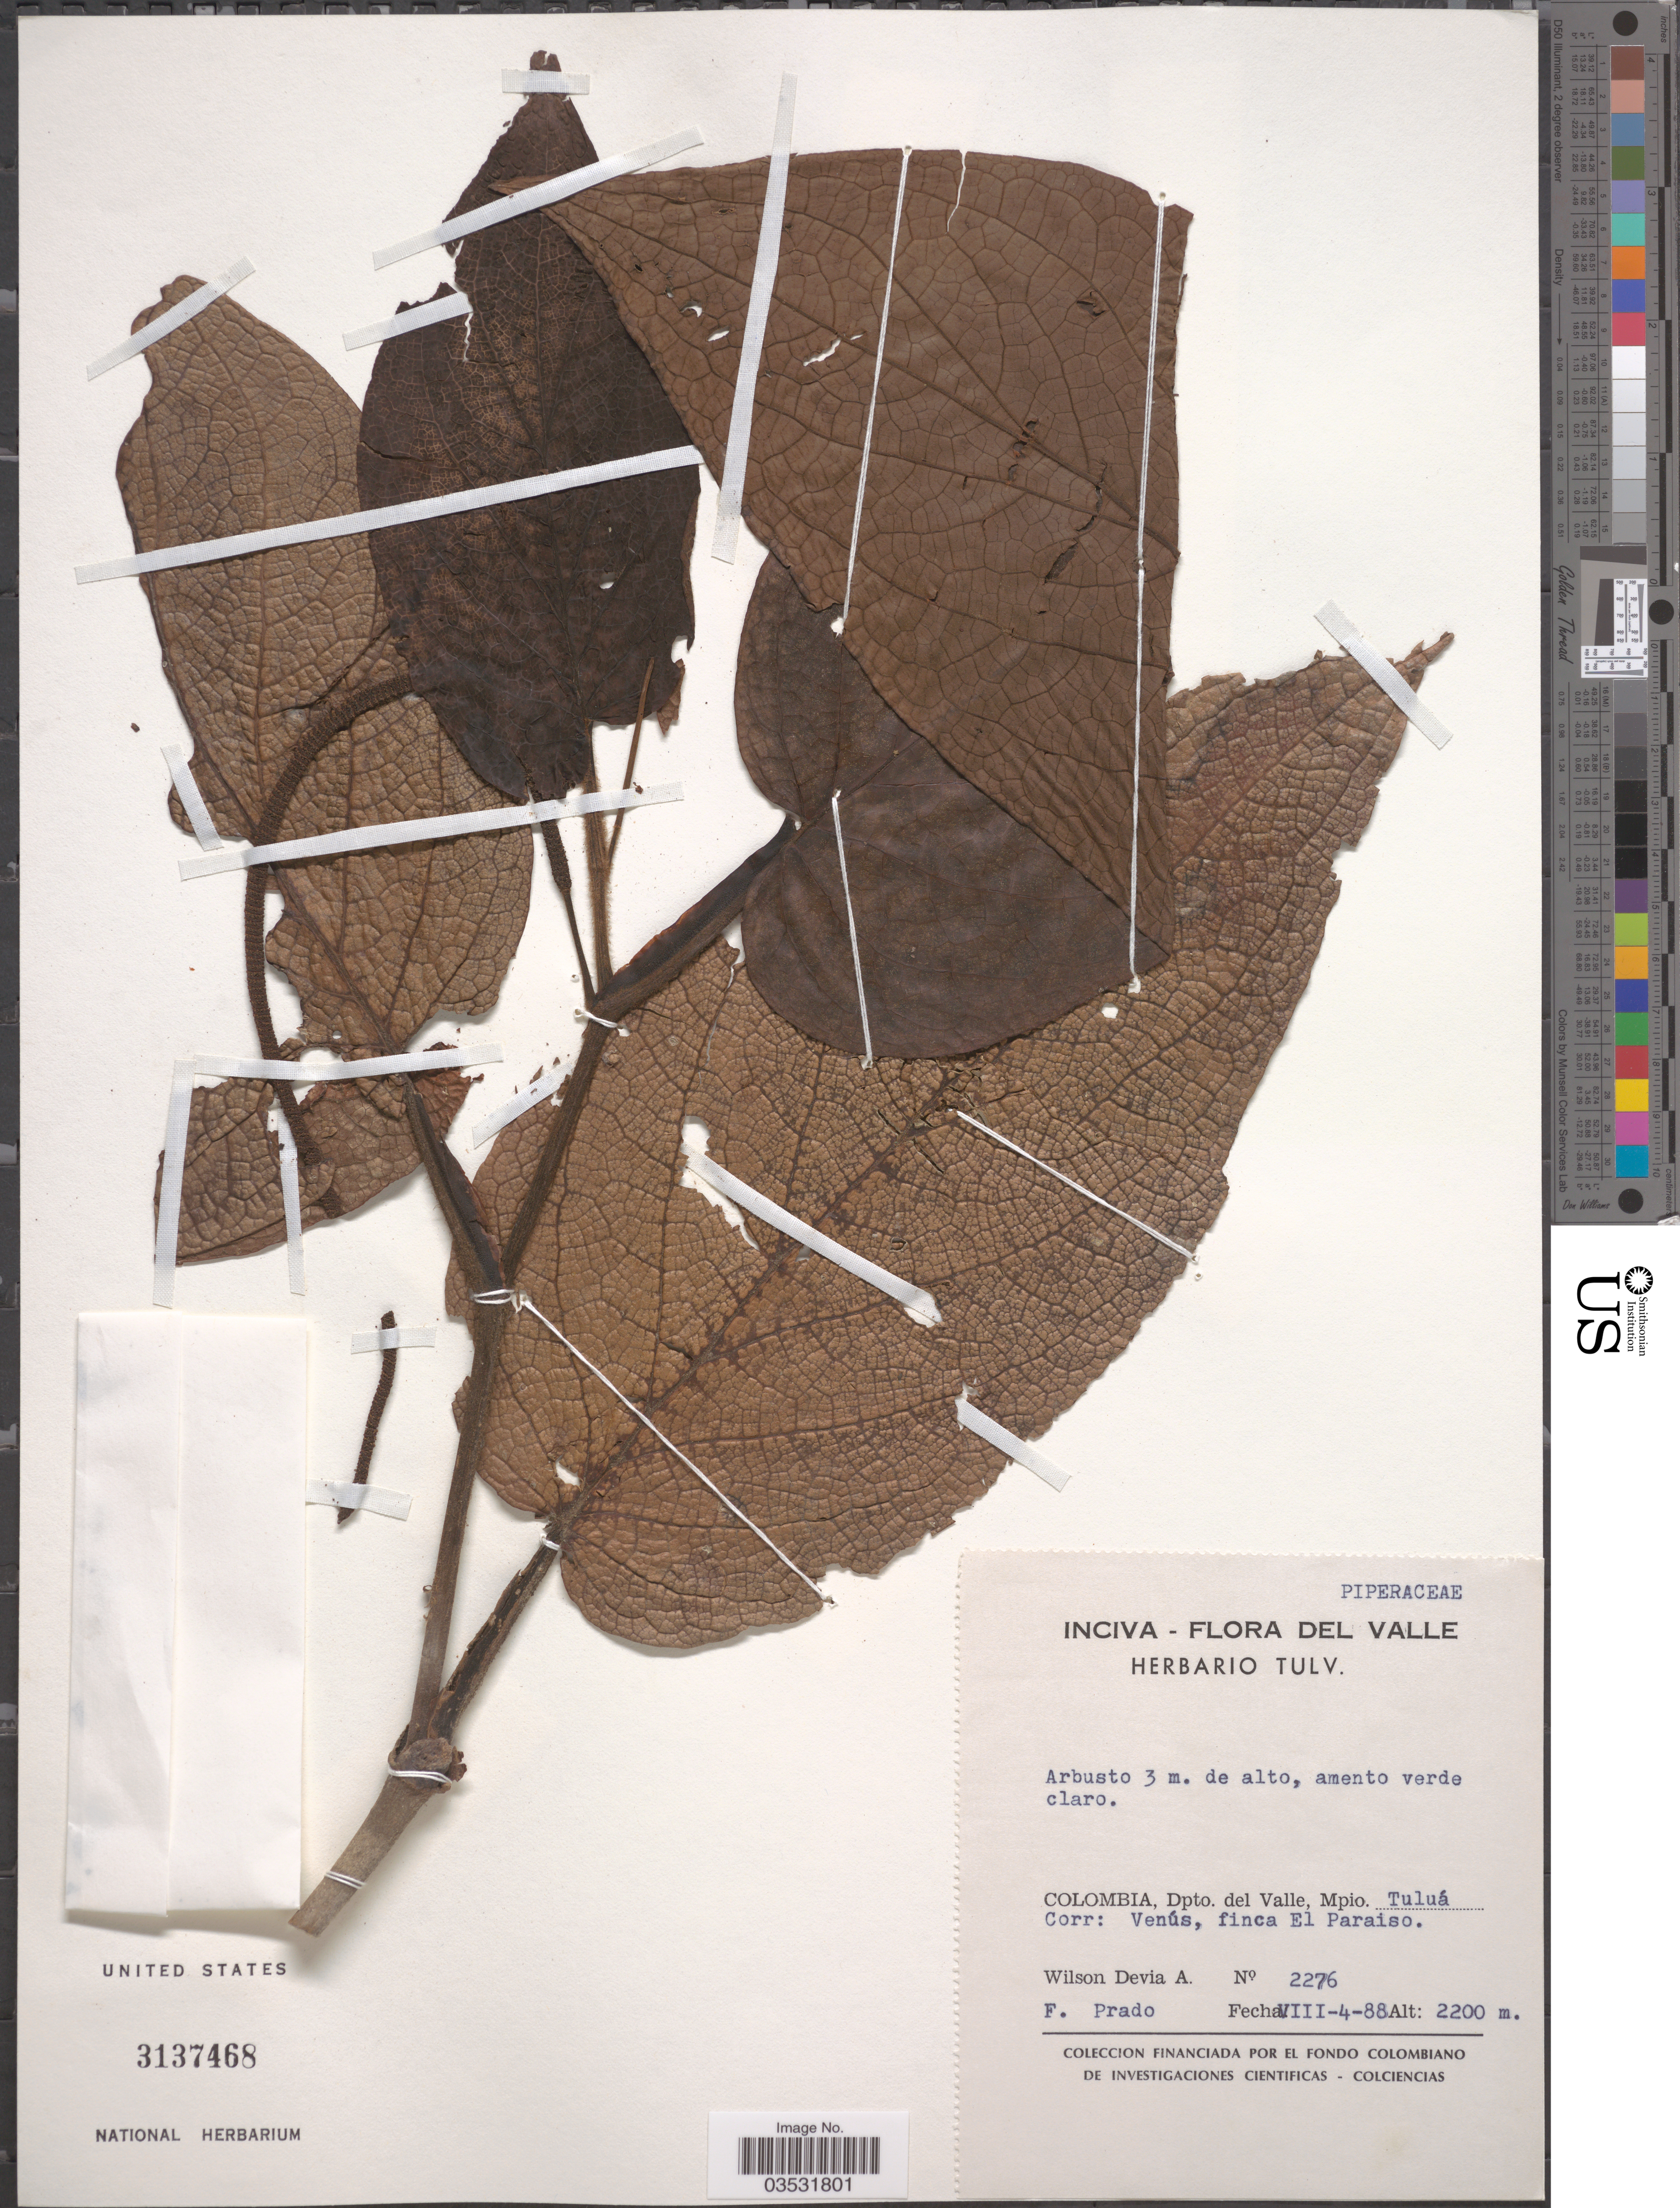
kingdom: Plantae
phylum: Tracheophyta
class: Magnoliopsida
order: Piperales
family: Piperaceae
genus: Piper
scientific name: Piper sp.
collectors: W. Devia A. & F. Prado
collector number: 2276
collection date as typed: Transcribed d/m/y: 4/8/88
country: Colombia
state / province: Valle del Cauca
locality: Dpto. del Valle, Mpio. Tuluá. Corr: Venús, finca El Paraiso.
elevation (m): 2200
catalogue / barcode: US 3137468